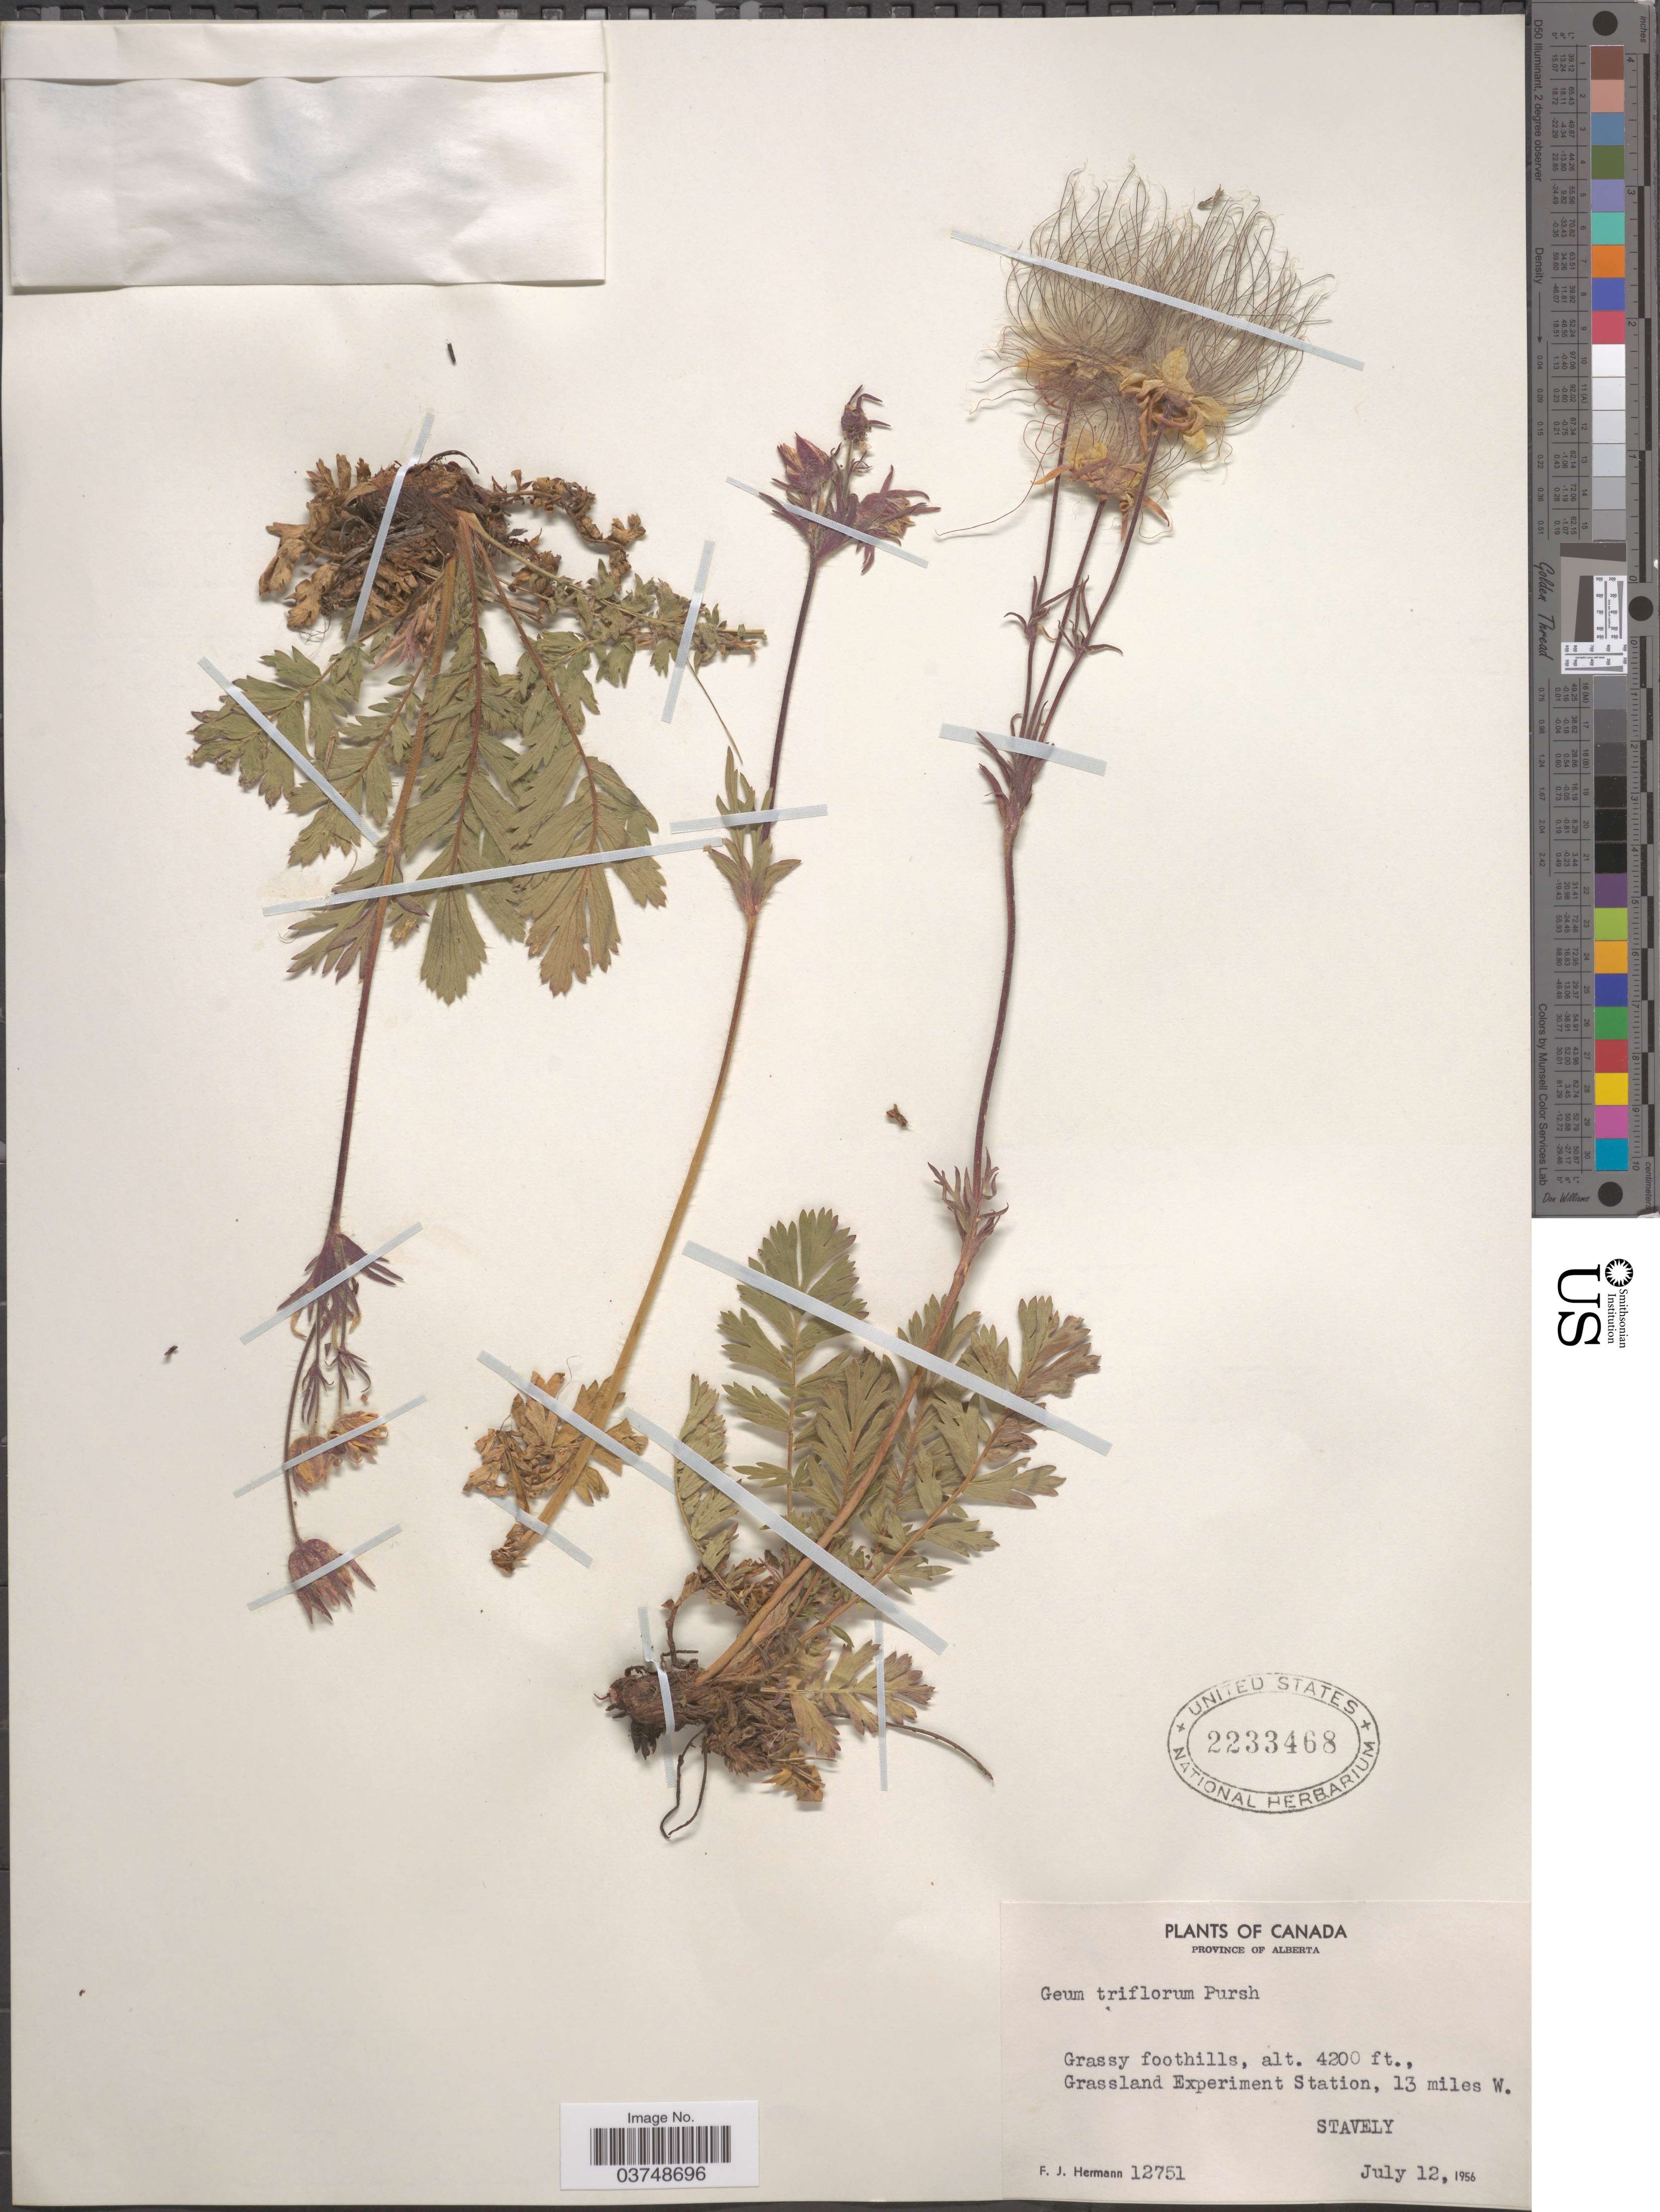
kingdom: Plantae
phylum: Tracheophyta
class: Magnoliopsida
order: Rosales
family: Rosaceae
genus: Geum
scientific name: Geum triflorum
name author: Pursh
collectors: F. J. Hermann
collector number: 12751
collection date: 1956-07-12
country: Canada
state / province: Alberta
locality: Grassland Experiment Station, 13 miles W. Stavely.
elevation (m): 1280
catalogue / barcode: US 2233468